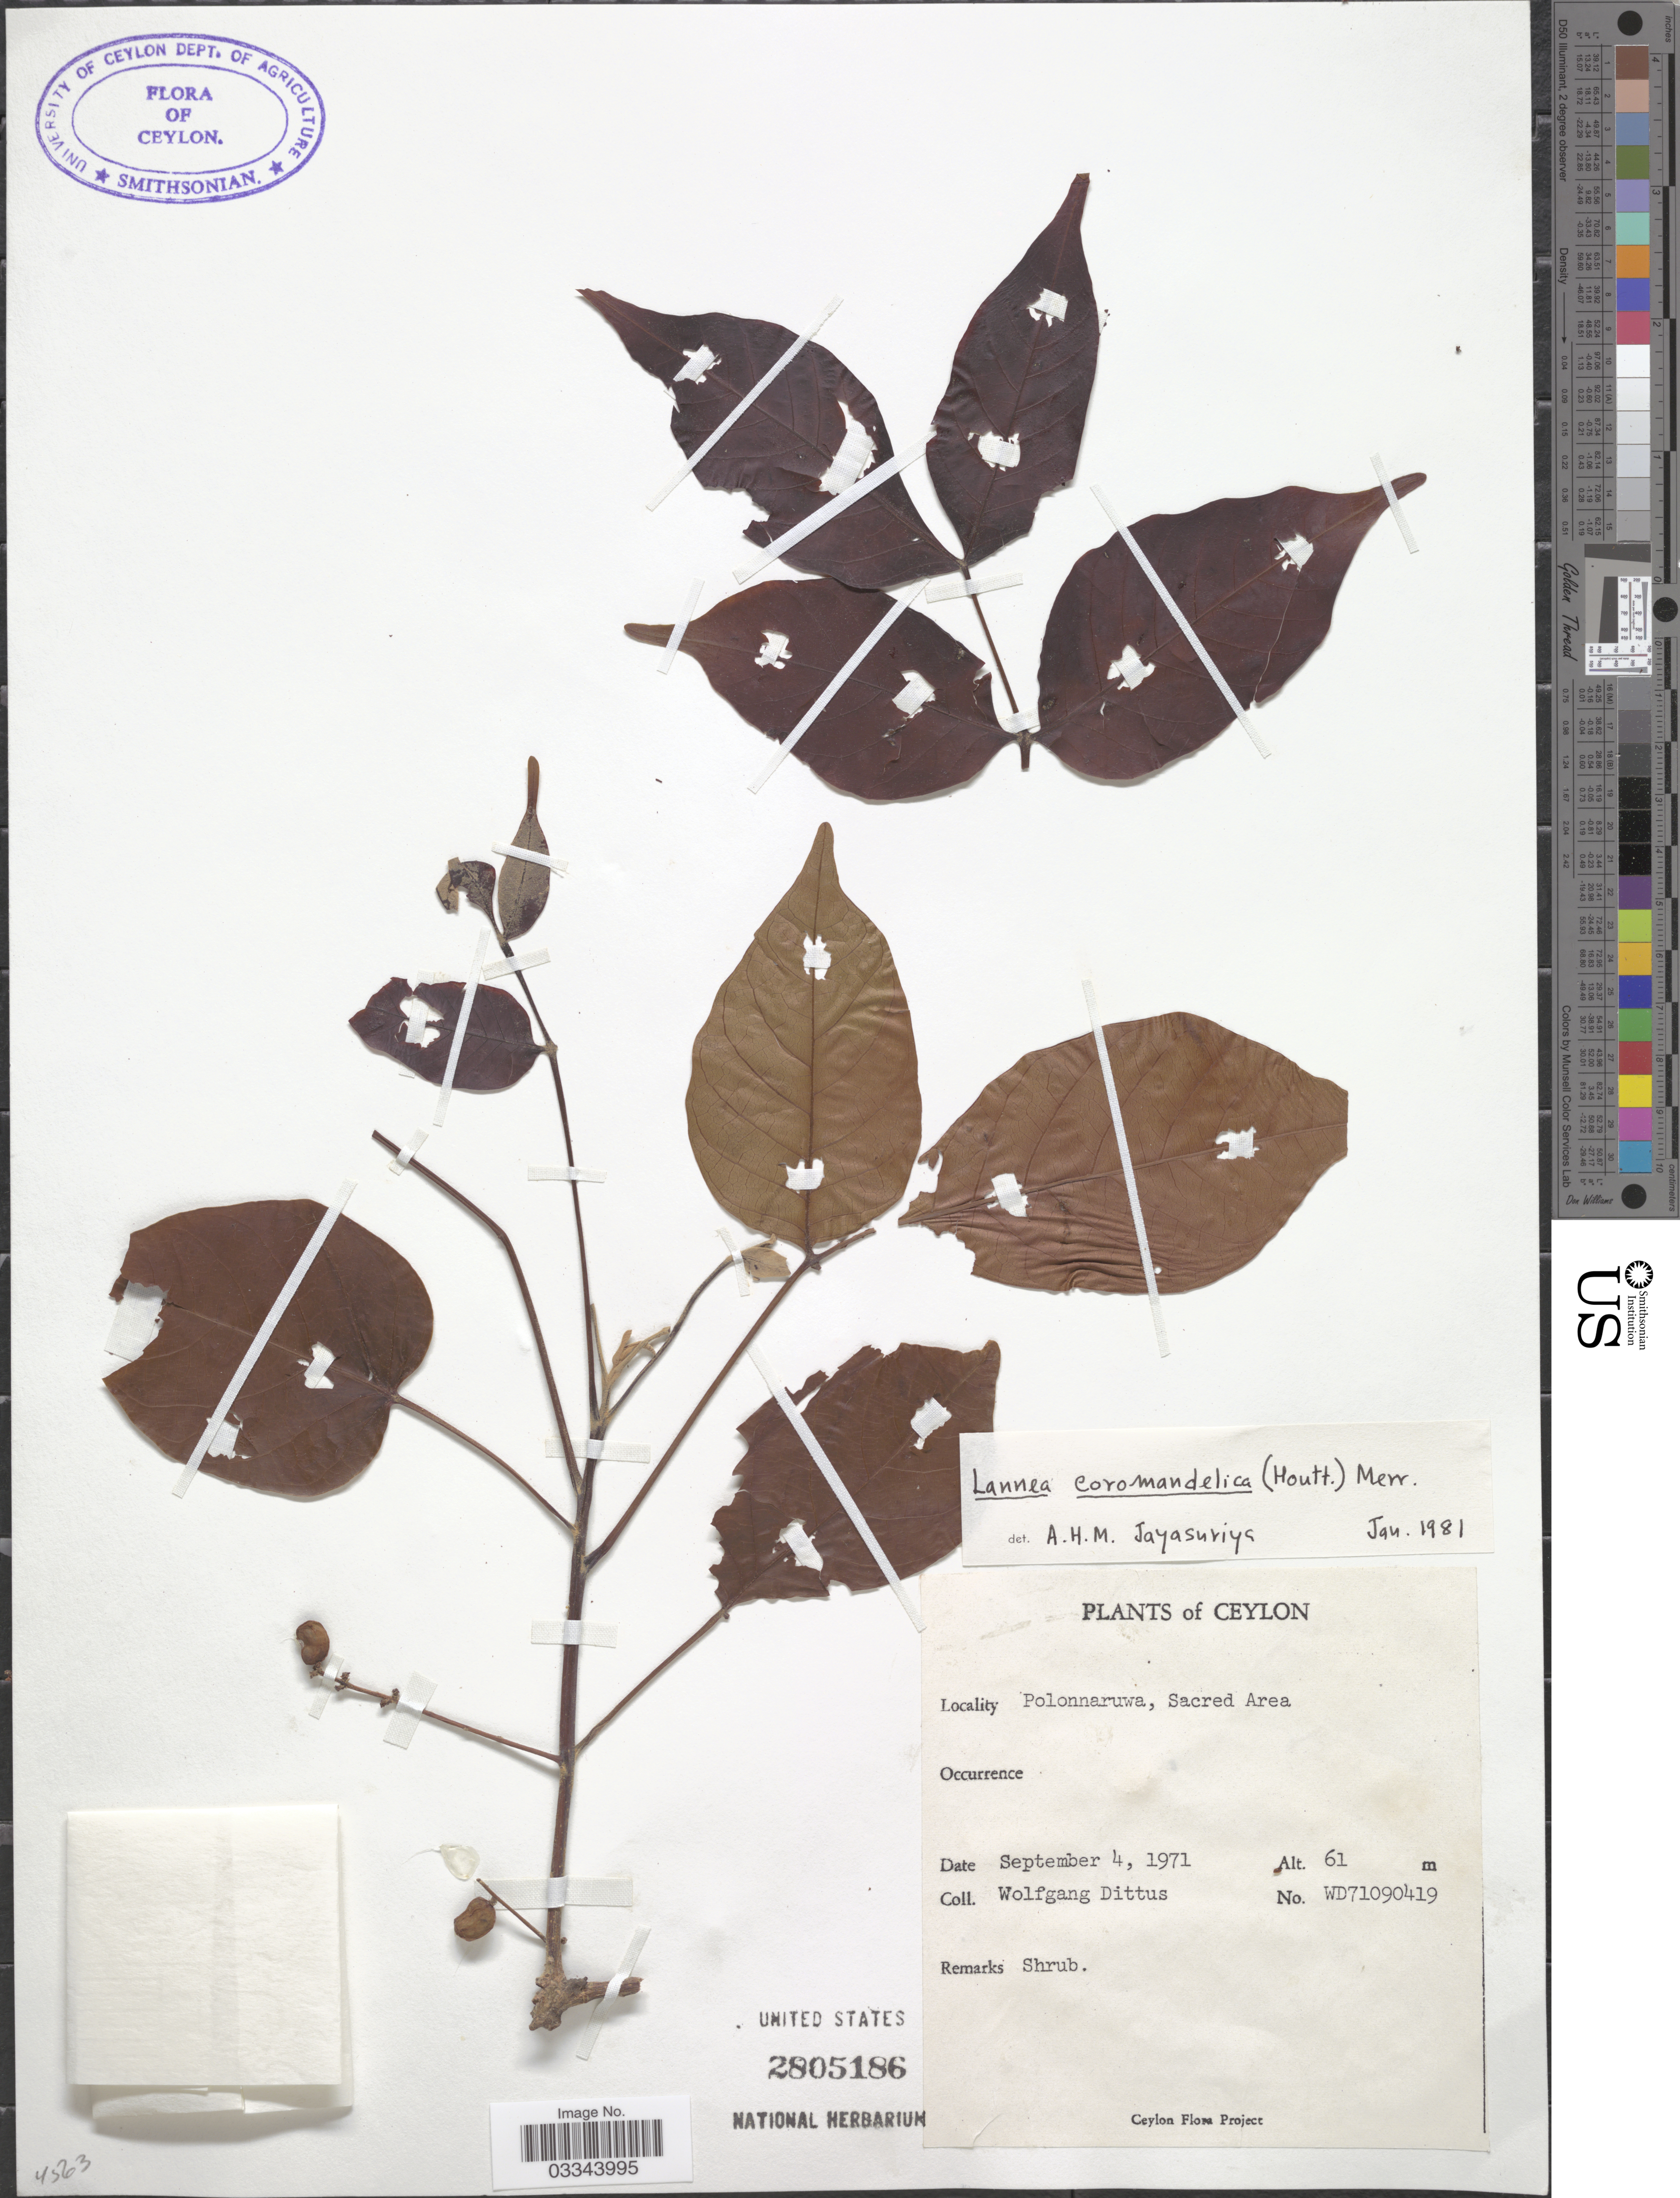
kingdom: Plantae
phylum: Tracheophyta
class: Magnoliopsida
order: Sapindales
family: Anacardiaceae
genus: Lannea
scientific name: Lannea coromandelica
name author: (Houtt.) Merr.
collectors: W. Dittus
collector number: WD71090419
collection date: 1971-09-04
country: Sri Lanka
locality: Ceylon, Polonnaruwa, Sacred Area.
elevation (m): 61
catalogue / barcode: US 2805186